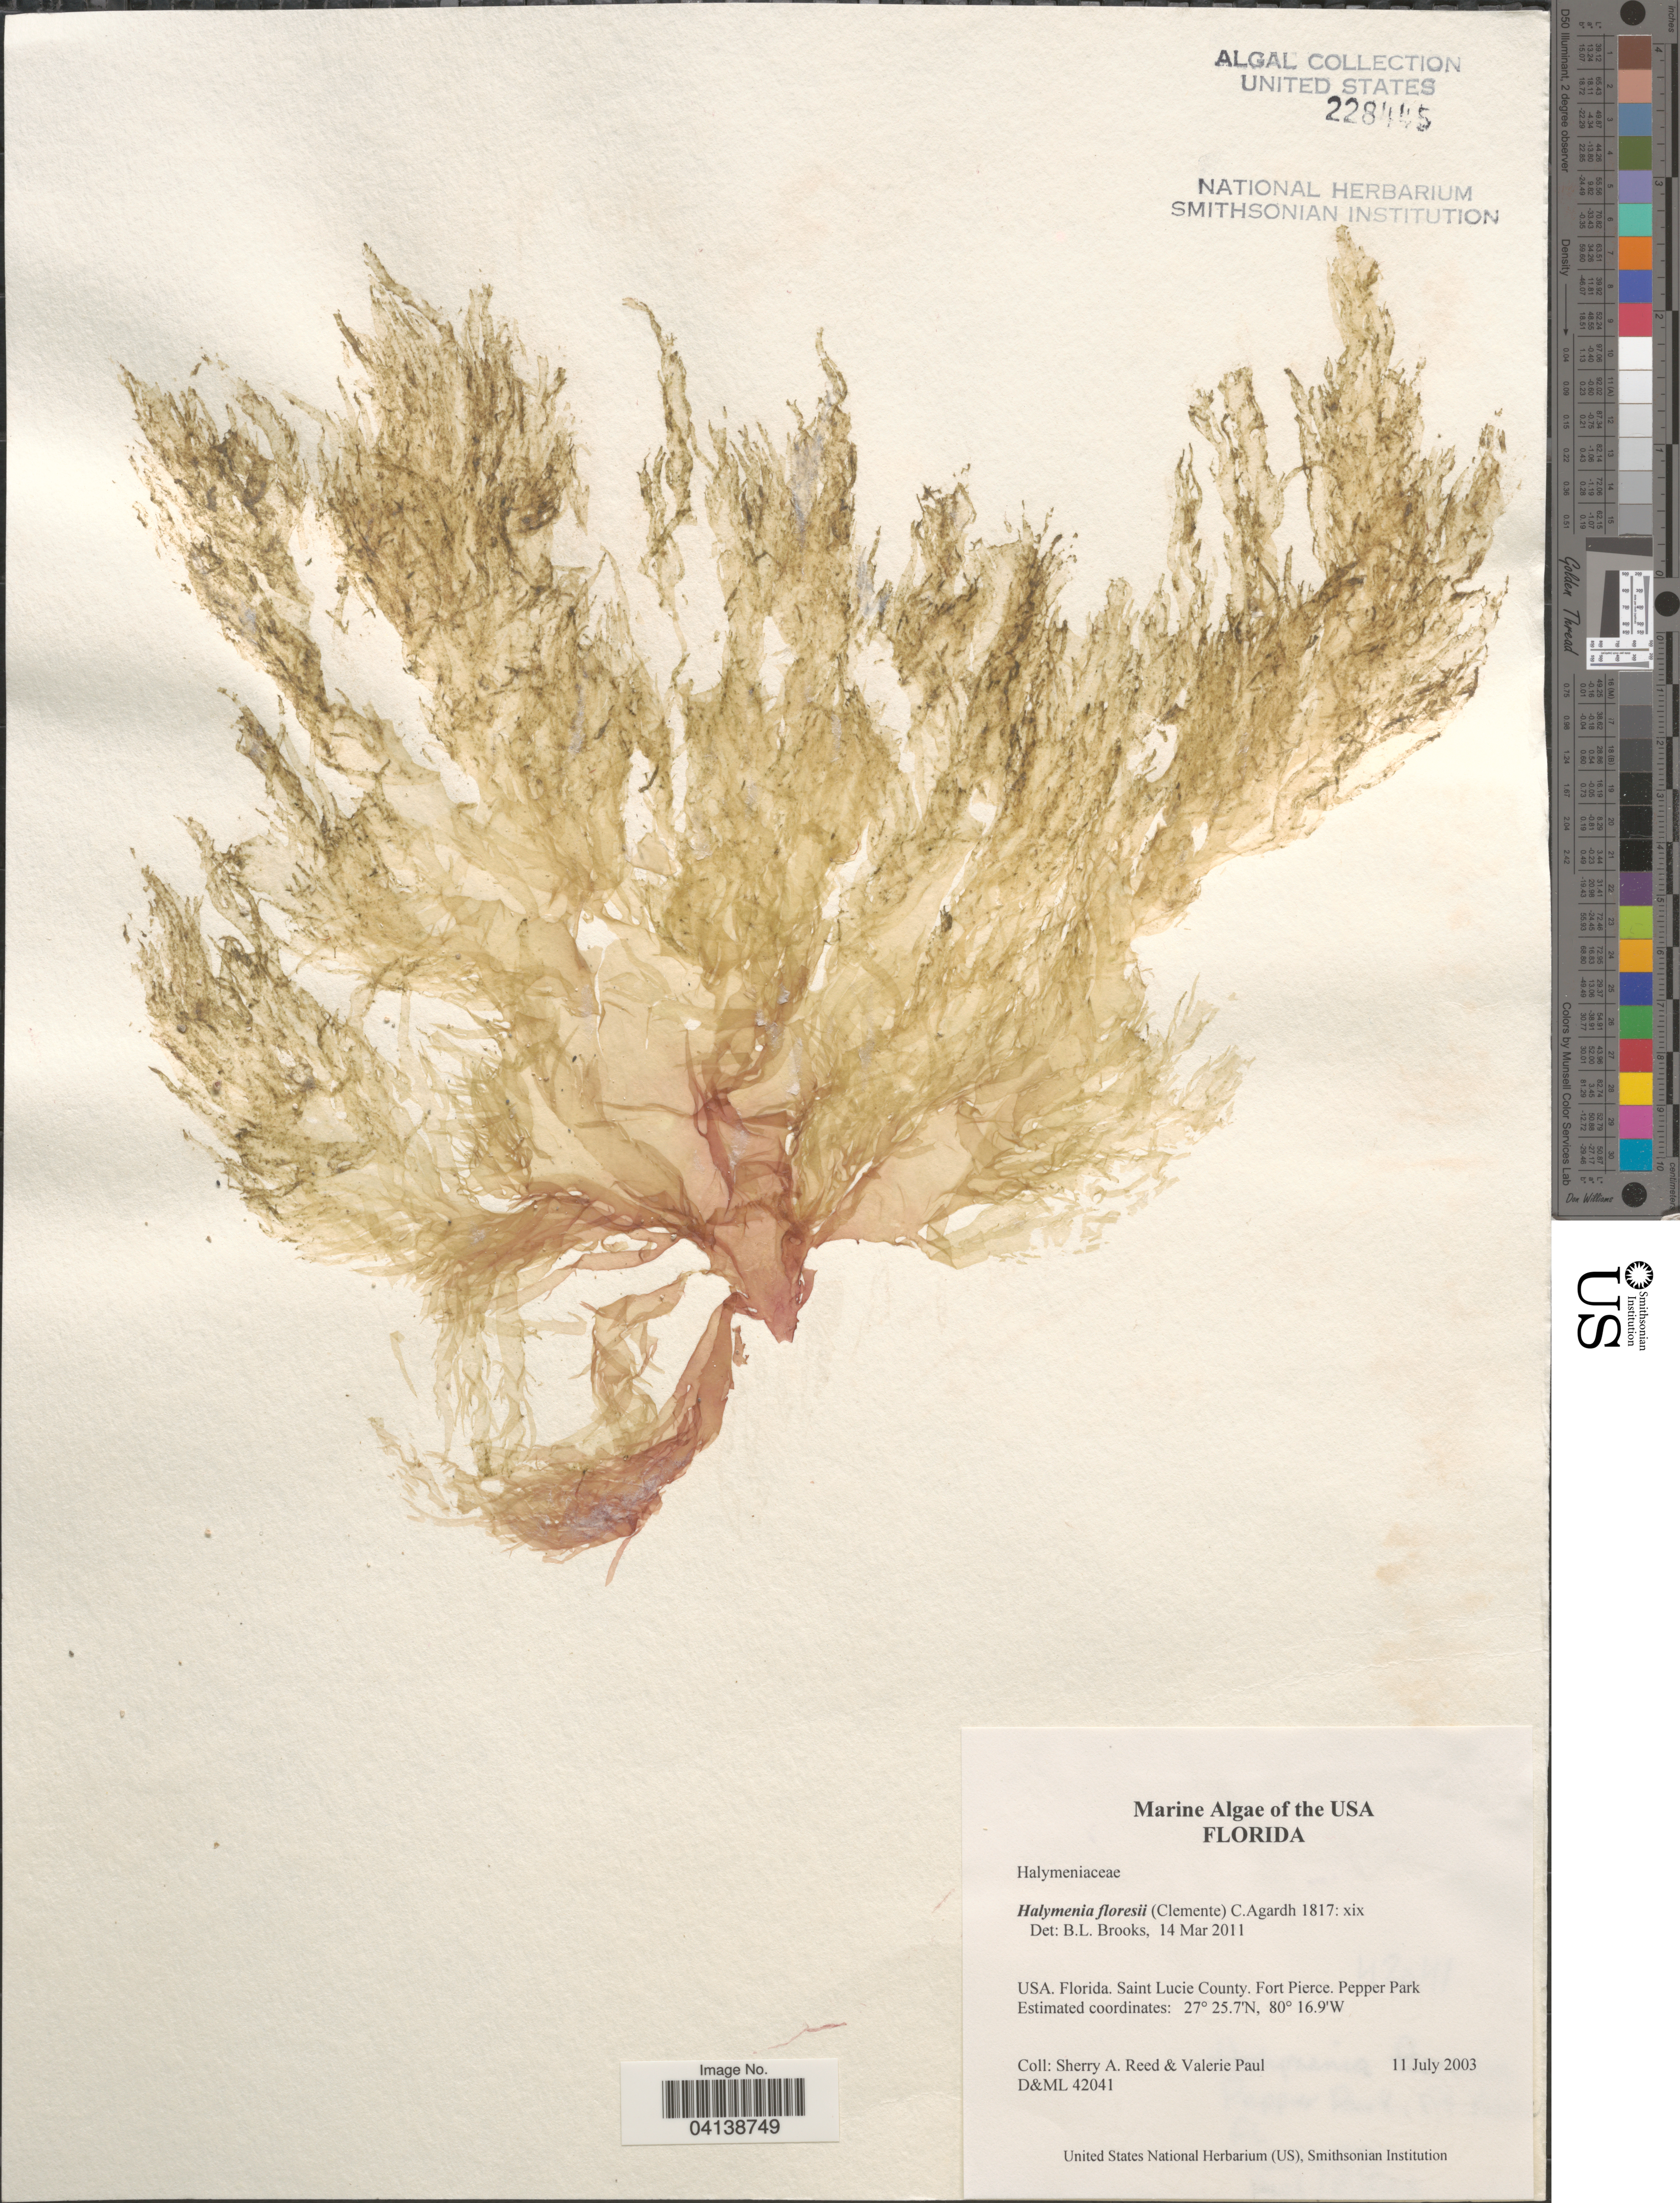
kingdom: Plantae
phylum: Rhodophyta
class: Florideophyceae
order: Halymeniales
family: Halymeniaceae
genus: Halymenia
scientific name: Halymenia floresii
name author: (Clemente) C. Agardh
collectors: S. Reed & V. Paul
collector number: D&ML42041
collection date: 2003-07-11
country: United States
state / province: Florida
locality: Saint Lucie County. Fort Pierce. Pepper Park.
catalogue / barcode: US 228445